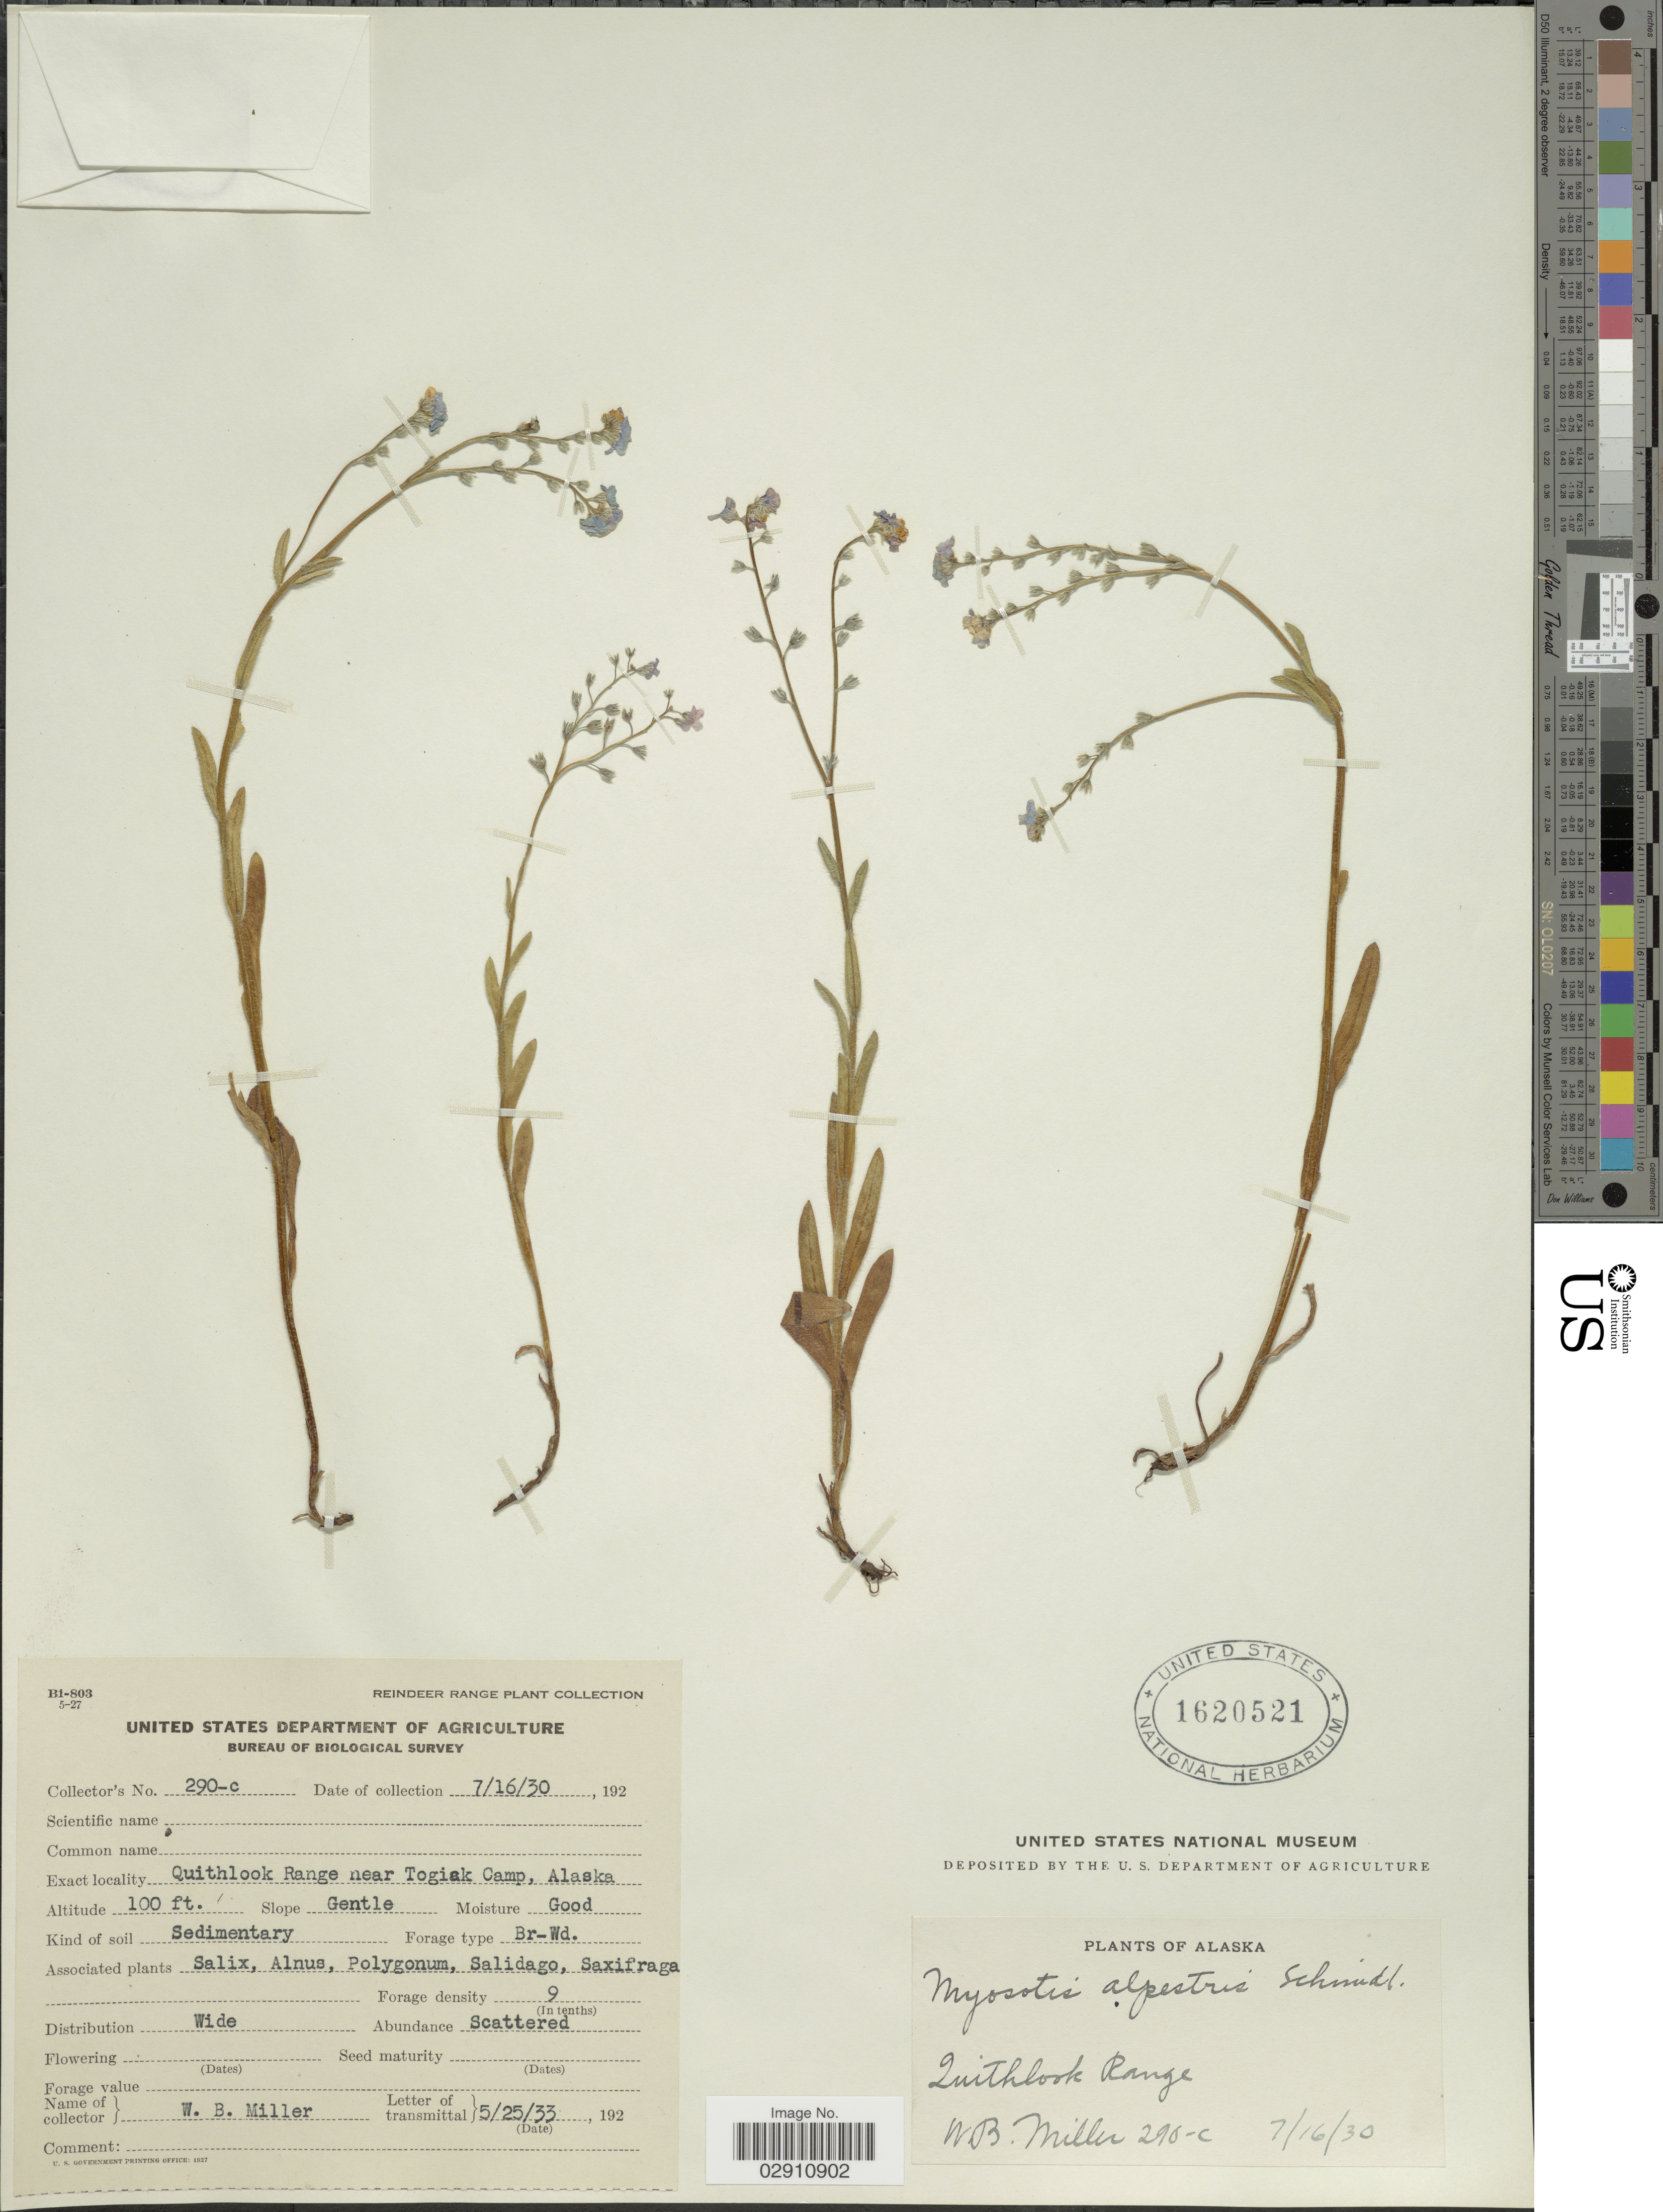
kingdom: Plantae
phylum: Tracheophyta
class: Magnoliopsida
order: Boraginales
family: Boraginaceae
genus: Myosotis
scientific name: Myosotis alpestris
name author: F.W. Schmidt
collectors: W. Miller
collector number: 290-c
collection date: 1930-07-16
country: United States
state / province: Alaska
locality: Quithlook Range near Togiak Camp, Alaska.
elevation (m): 30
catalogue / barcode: US 1620521